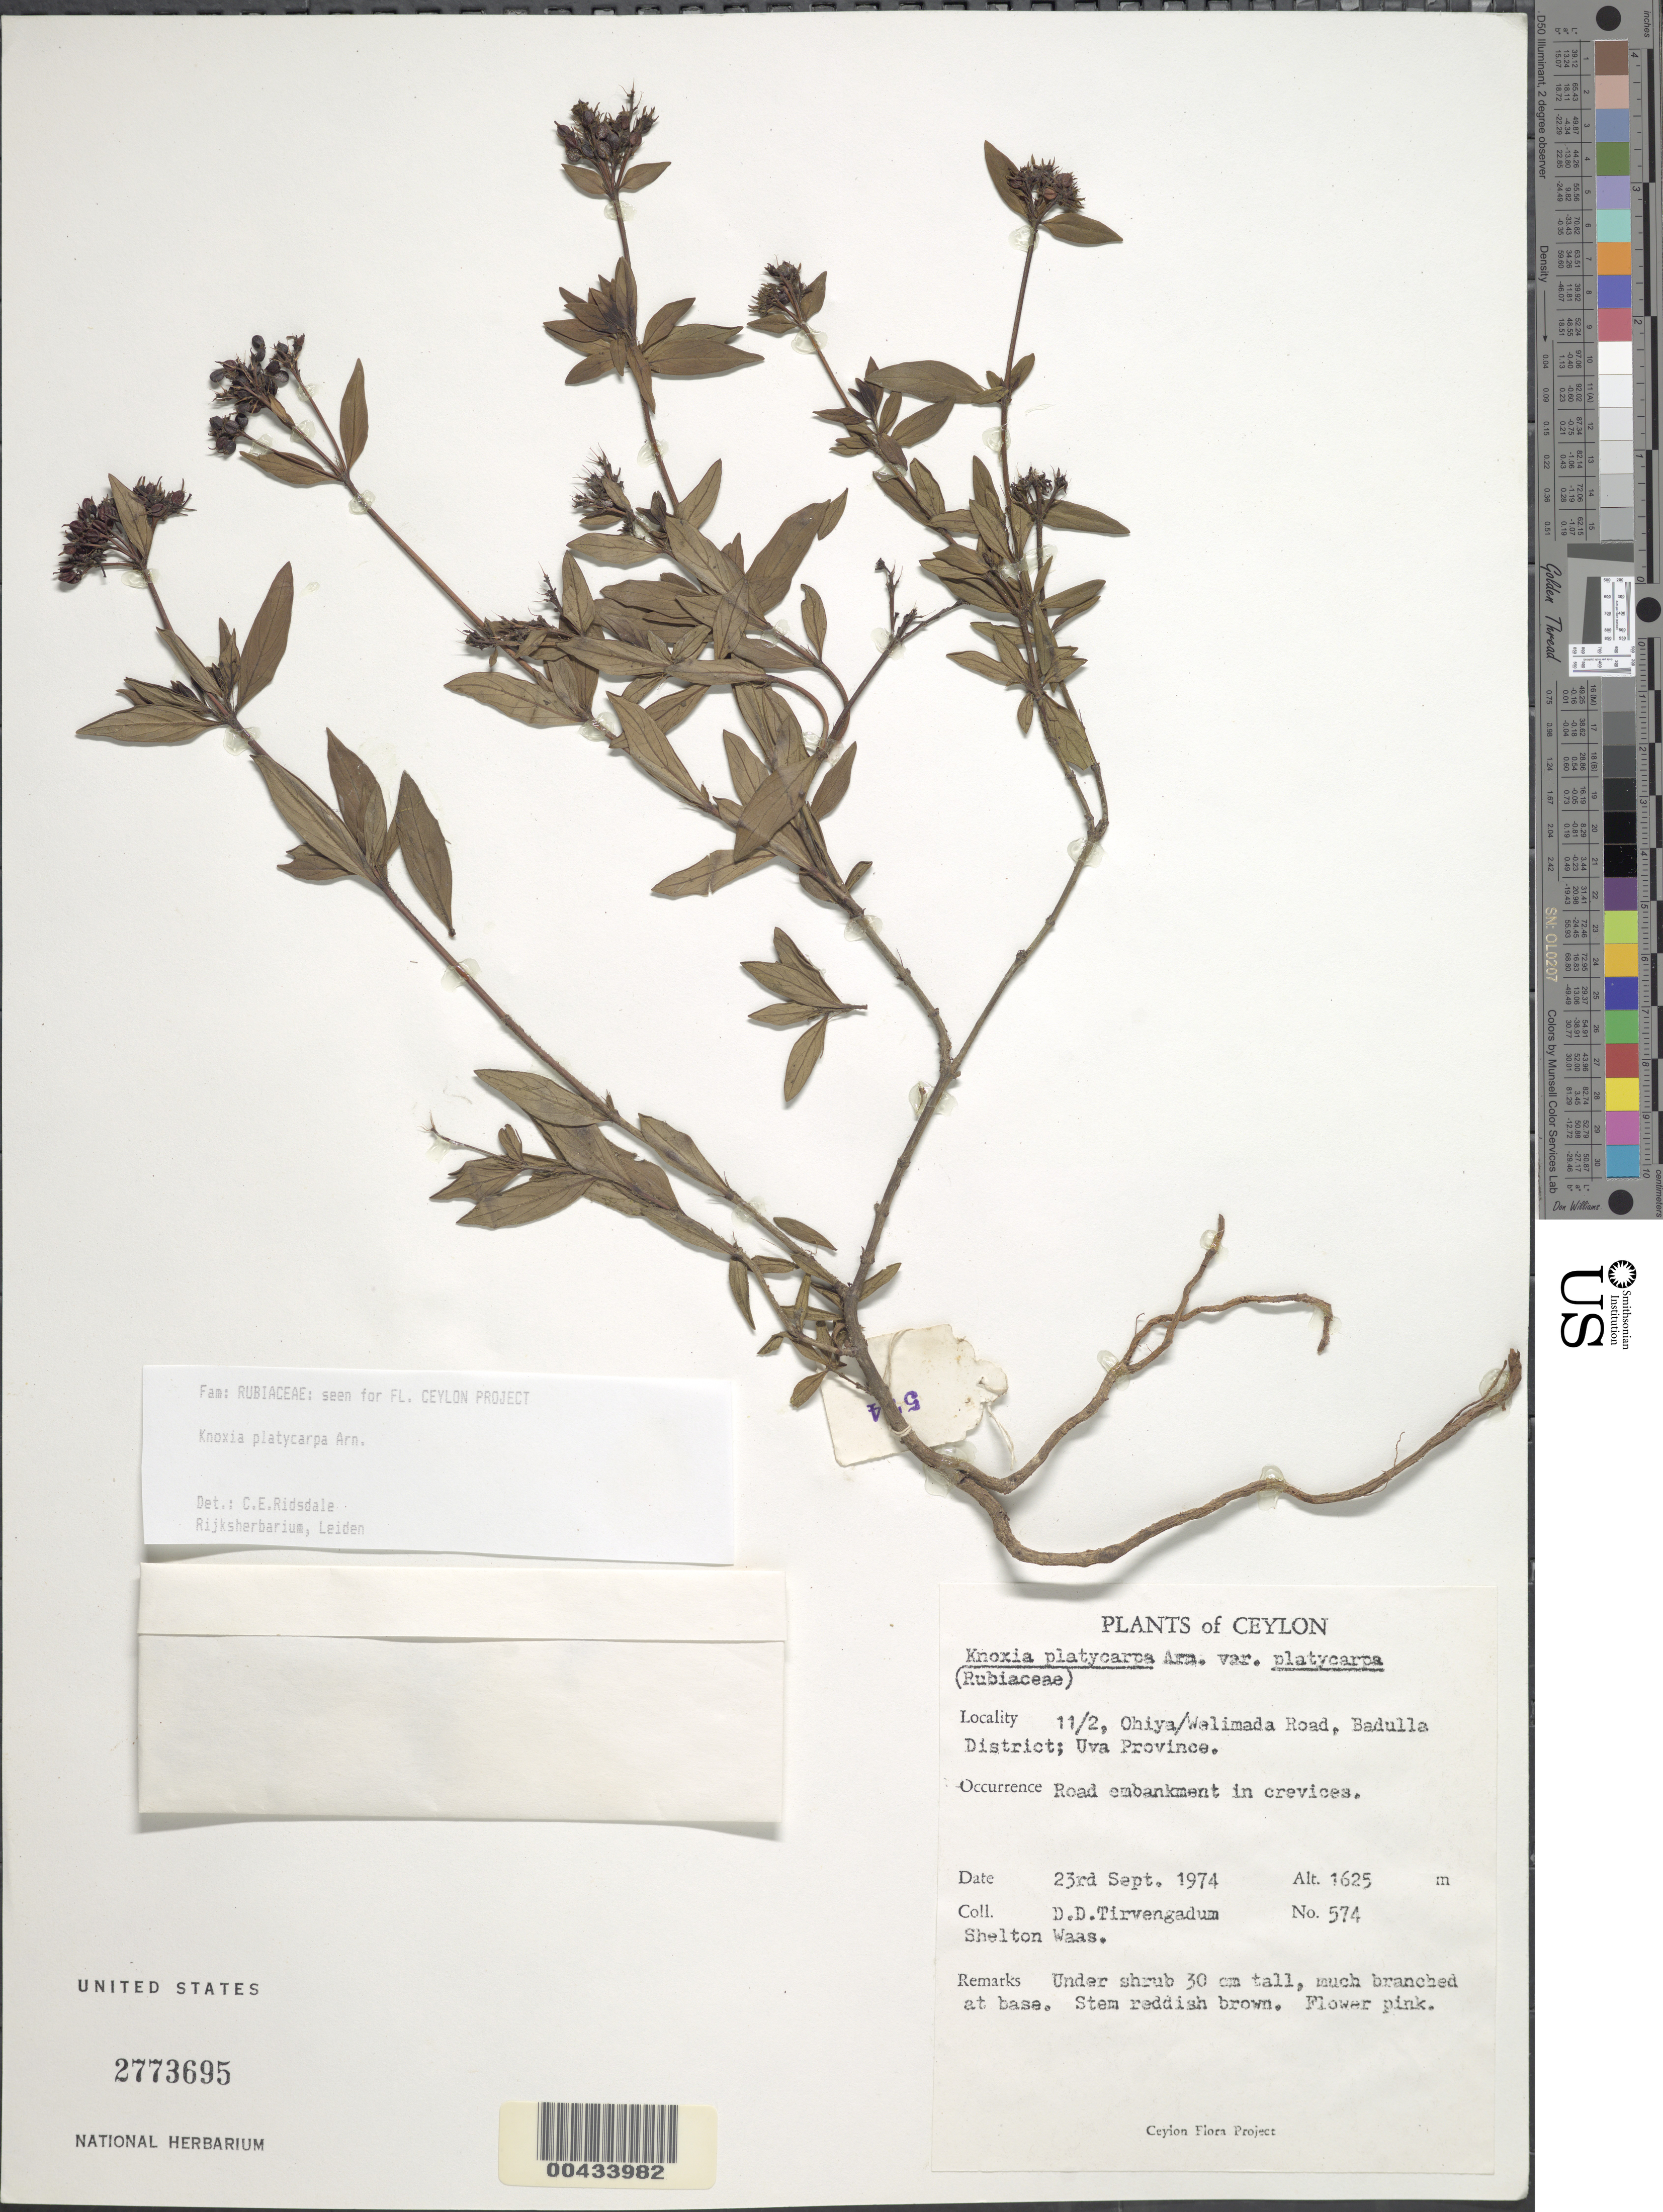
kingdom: Plantae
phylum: Tracheophyta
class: Magnoliopsida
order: Gentianales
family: Rubiaceae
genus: Knoxia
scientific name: Knoxia platycarpa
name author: Arn.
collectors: D. Tirvengadum & S. Waas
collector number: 574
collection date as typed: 23 Sep 1974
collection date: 1974-09-23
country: Sri Lanka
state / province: Uva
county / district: Badulla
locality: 11/2, Ohiya-Welimada Rd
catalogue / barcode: US 2773695